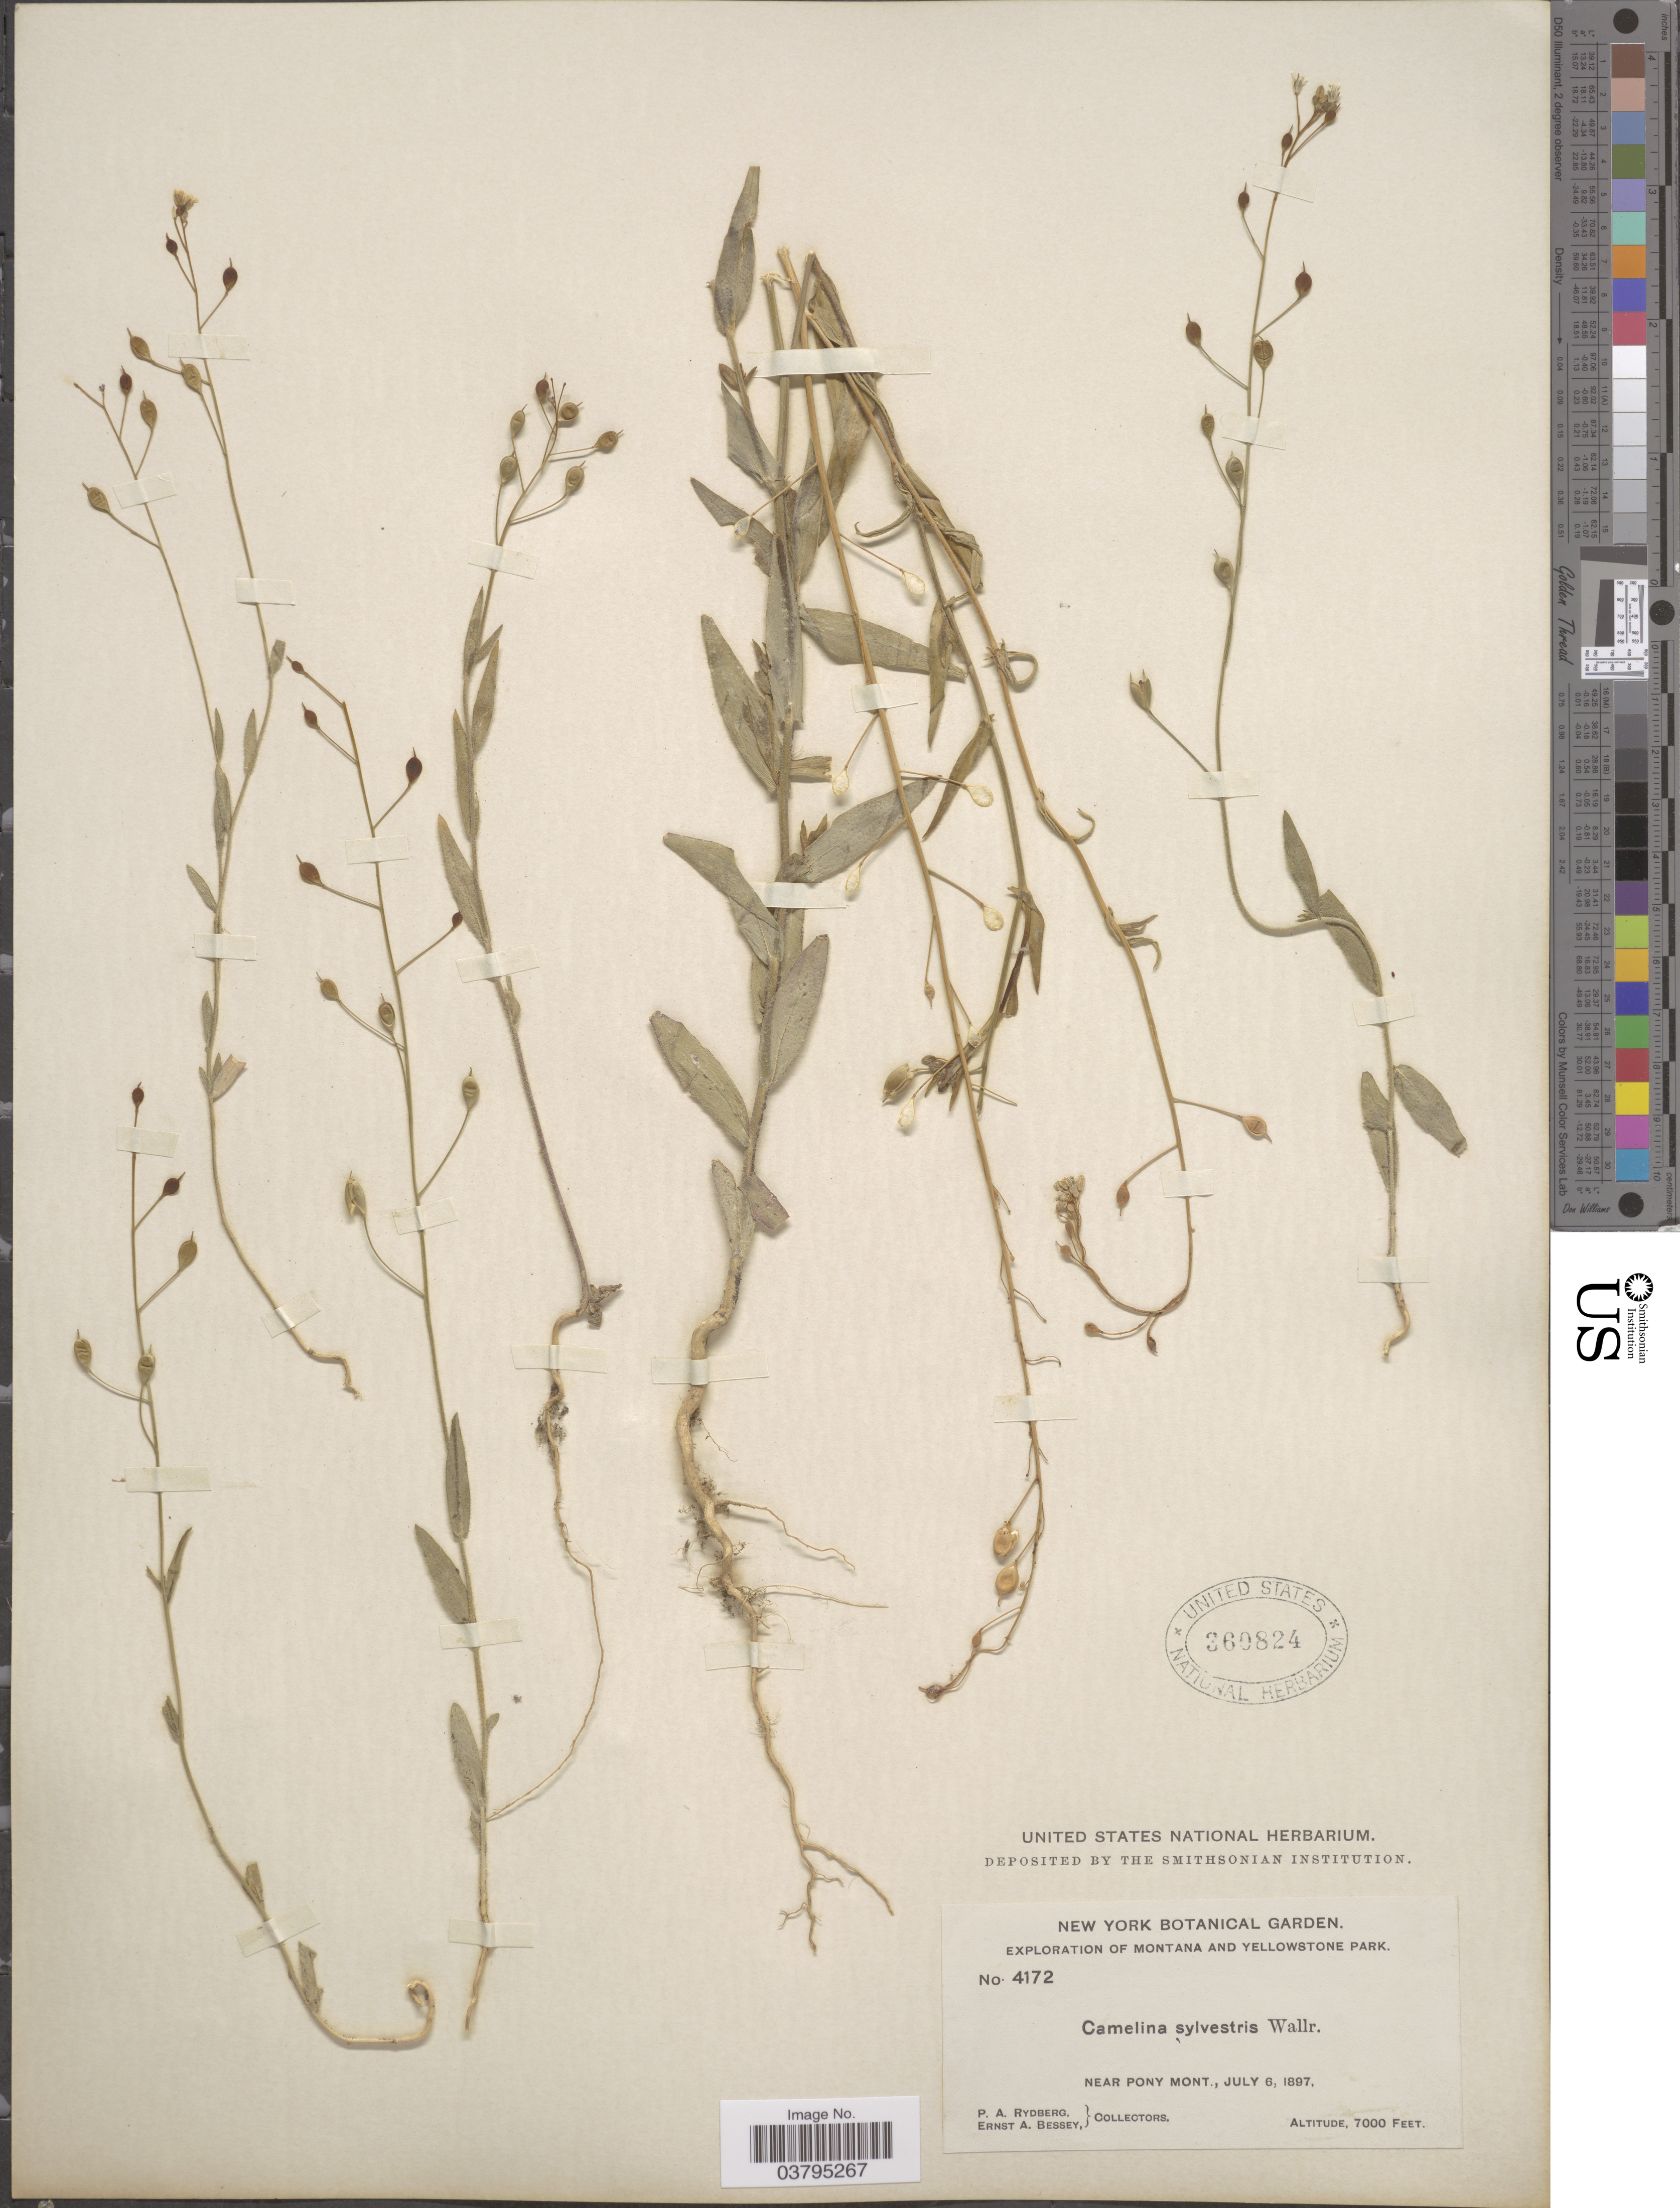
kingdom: Plantae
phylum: Tracheophyta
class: Magnoliopsida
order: Brassicales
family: Brassicaceae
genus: Camelina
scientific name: Camelina microcarpa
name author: DC.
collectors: P. A. Rydberg & E. A. Bessey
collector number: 4172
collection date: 1897-07-06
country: United States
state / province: Montana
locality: Montana and Yellowstone Park. Near Pony Mont.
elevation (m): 2134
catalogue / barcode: US 360824